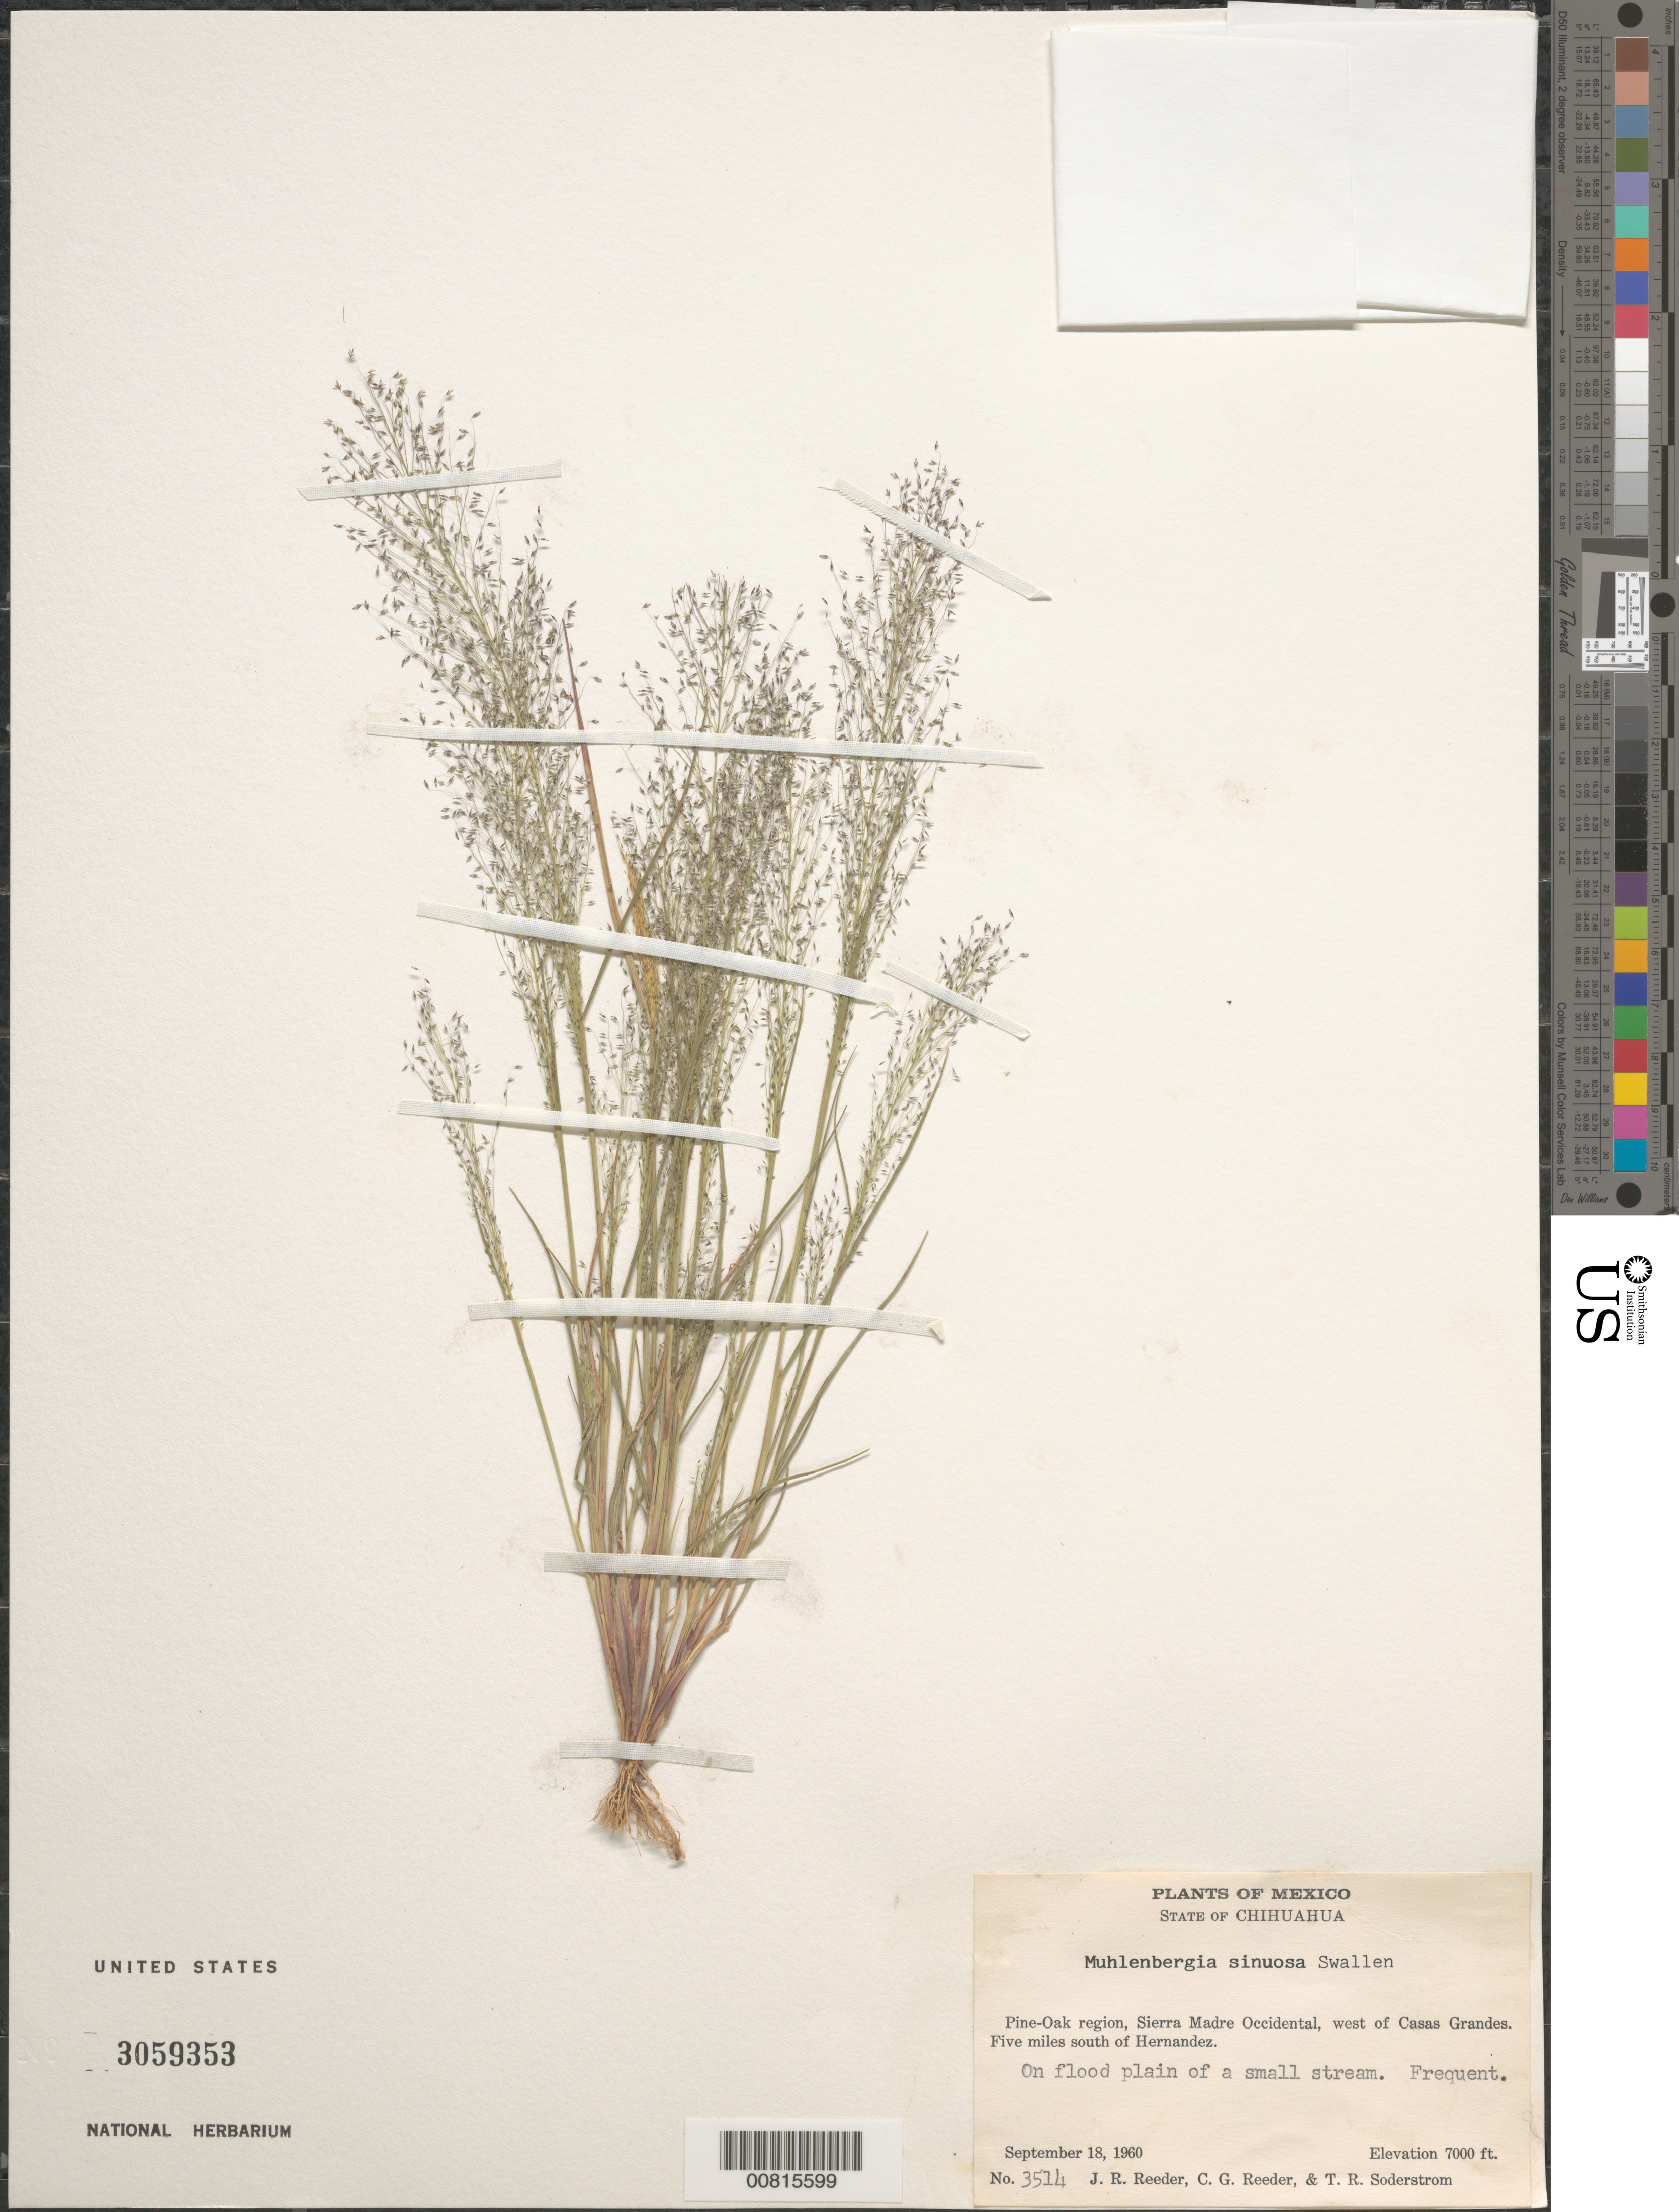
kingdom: Plantae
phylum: Tracheophyta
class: Liliopsida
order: Poales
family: Poaceae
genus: Muhlenbergia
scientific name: Muhlenbergia sinuosa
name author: Swallen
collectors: J. R. Reeder & C. G. Reeder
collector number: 3514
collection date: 1960-09-18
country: Mexico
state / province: Chihuahua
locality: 5 mi S of Hernandez, W of Casas Grandes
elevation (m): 2134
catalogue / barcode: US 3059353